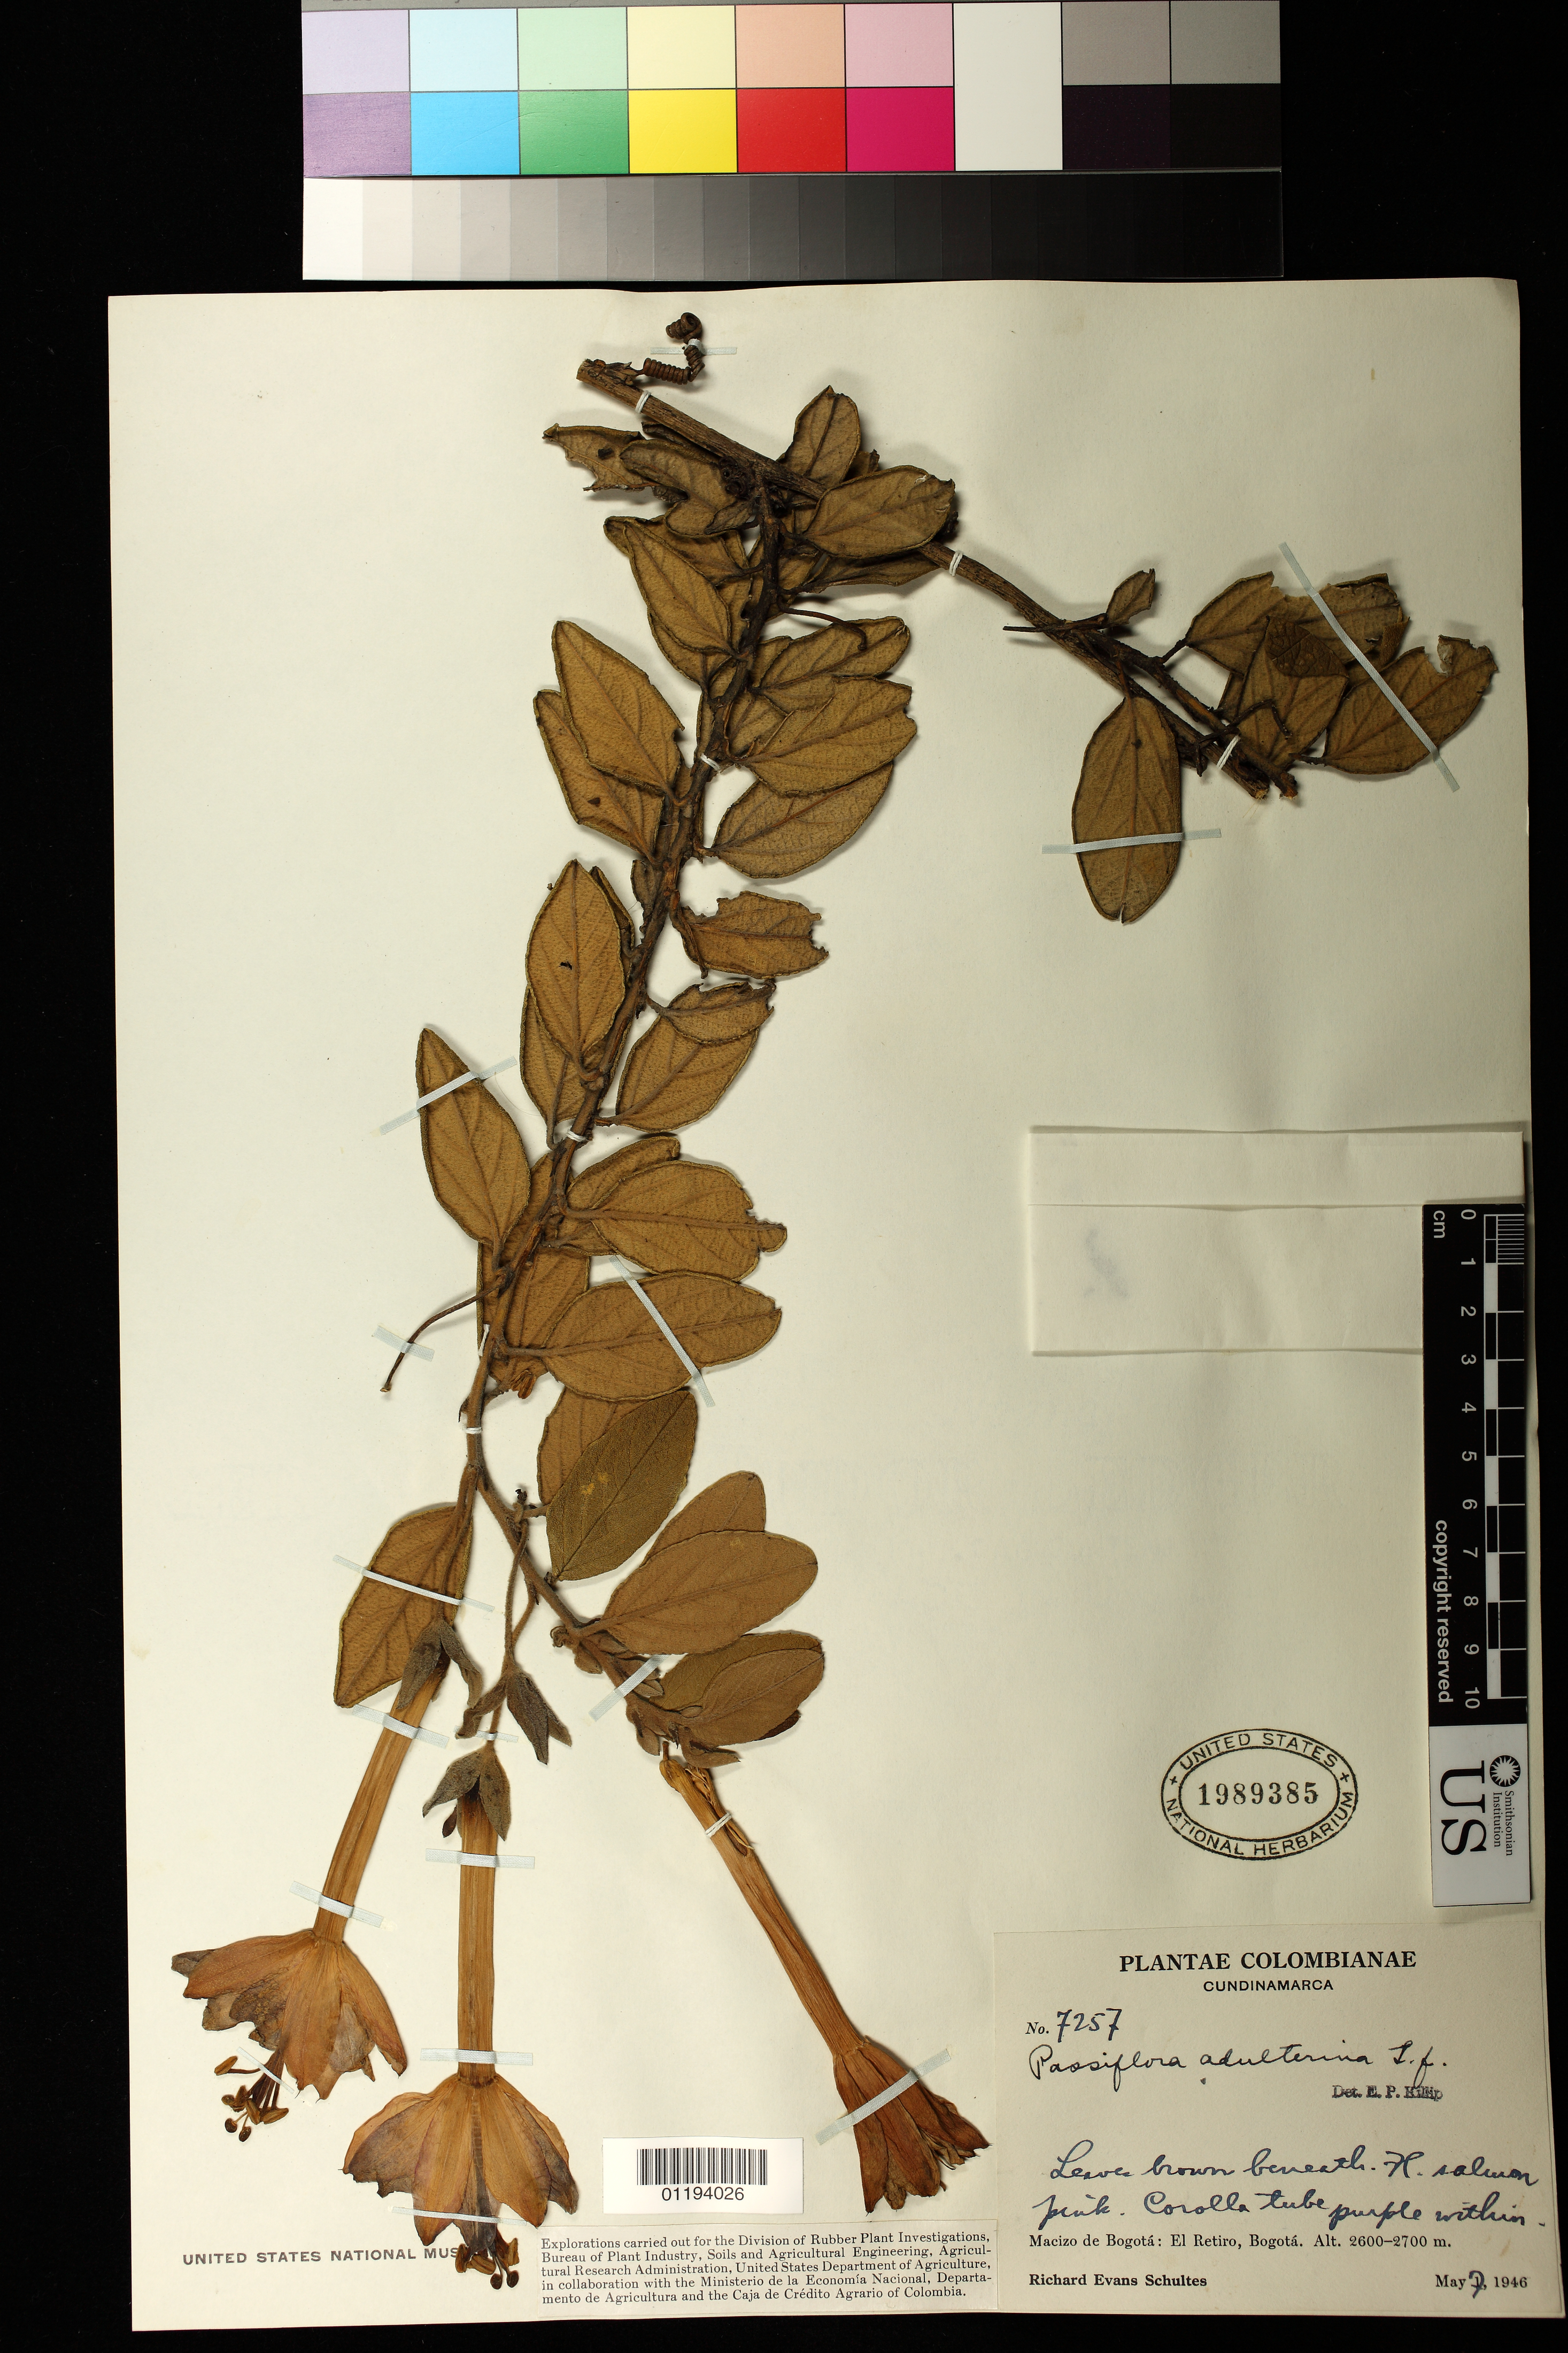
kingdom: Plantae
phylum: Tracheophyta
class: Magnoliopsida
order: Malpighiales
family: Passifloraceae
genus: Passiflora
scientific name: Passiflora adulterina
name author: L. f.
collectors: R. E. Schultes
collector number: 7257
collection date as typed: May 7 1946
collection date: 1946-05-07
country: Colombia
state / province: Cundinamarca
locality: Macizo de Bogota: El Retiro, Bogota.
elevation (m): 2600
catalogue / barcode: US 1989385